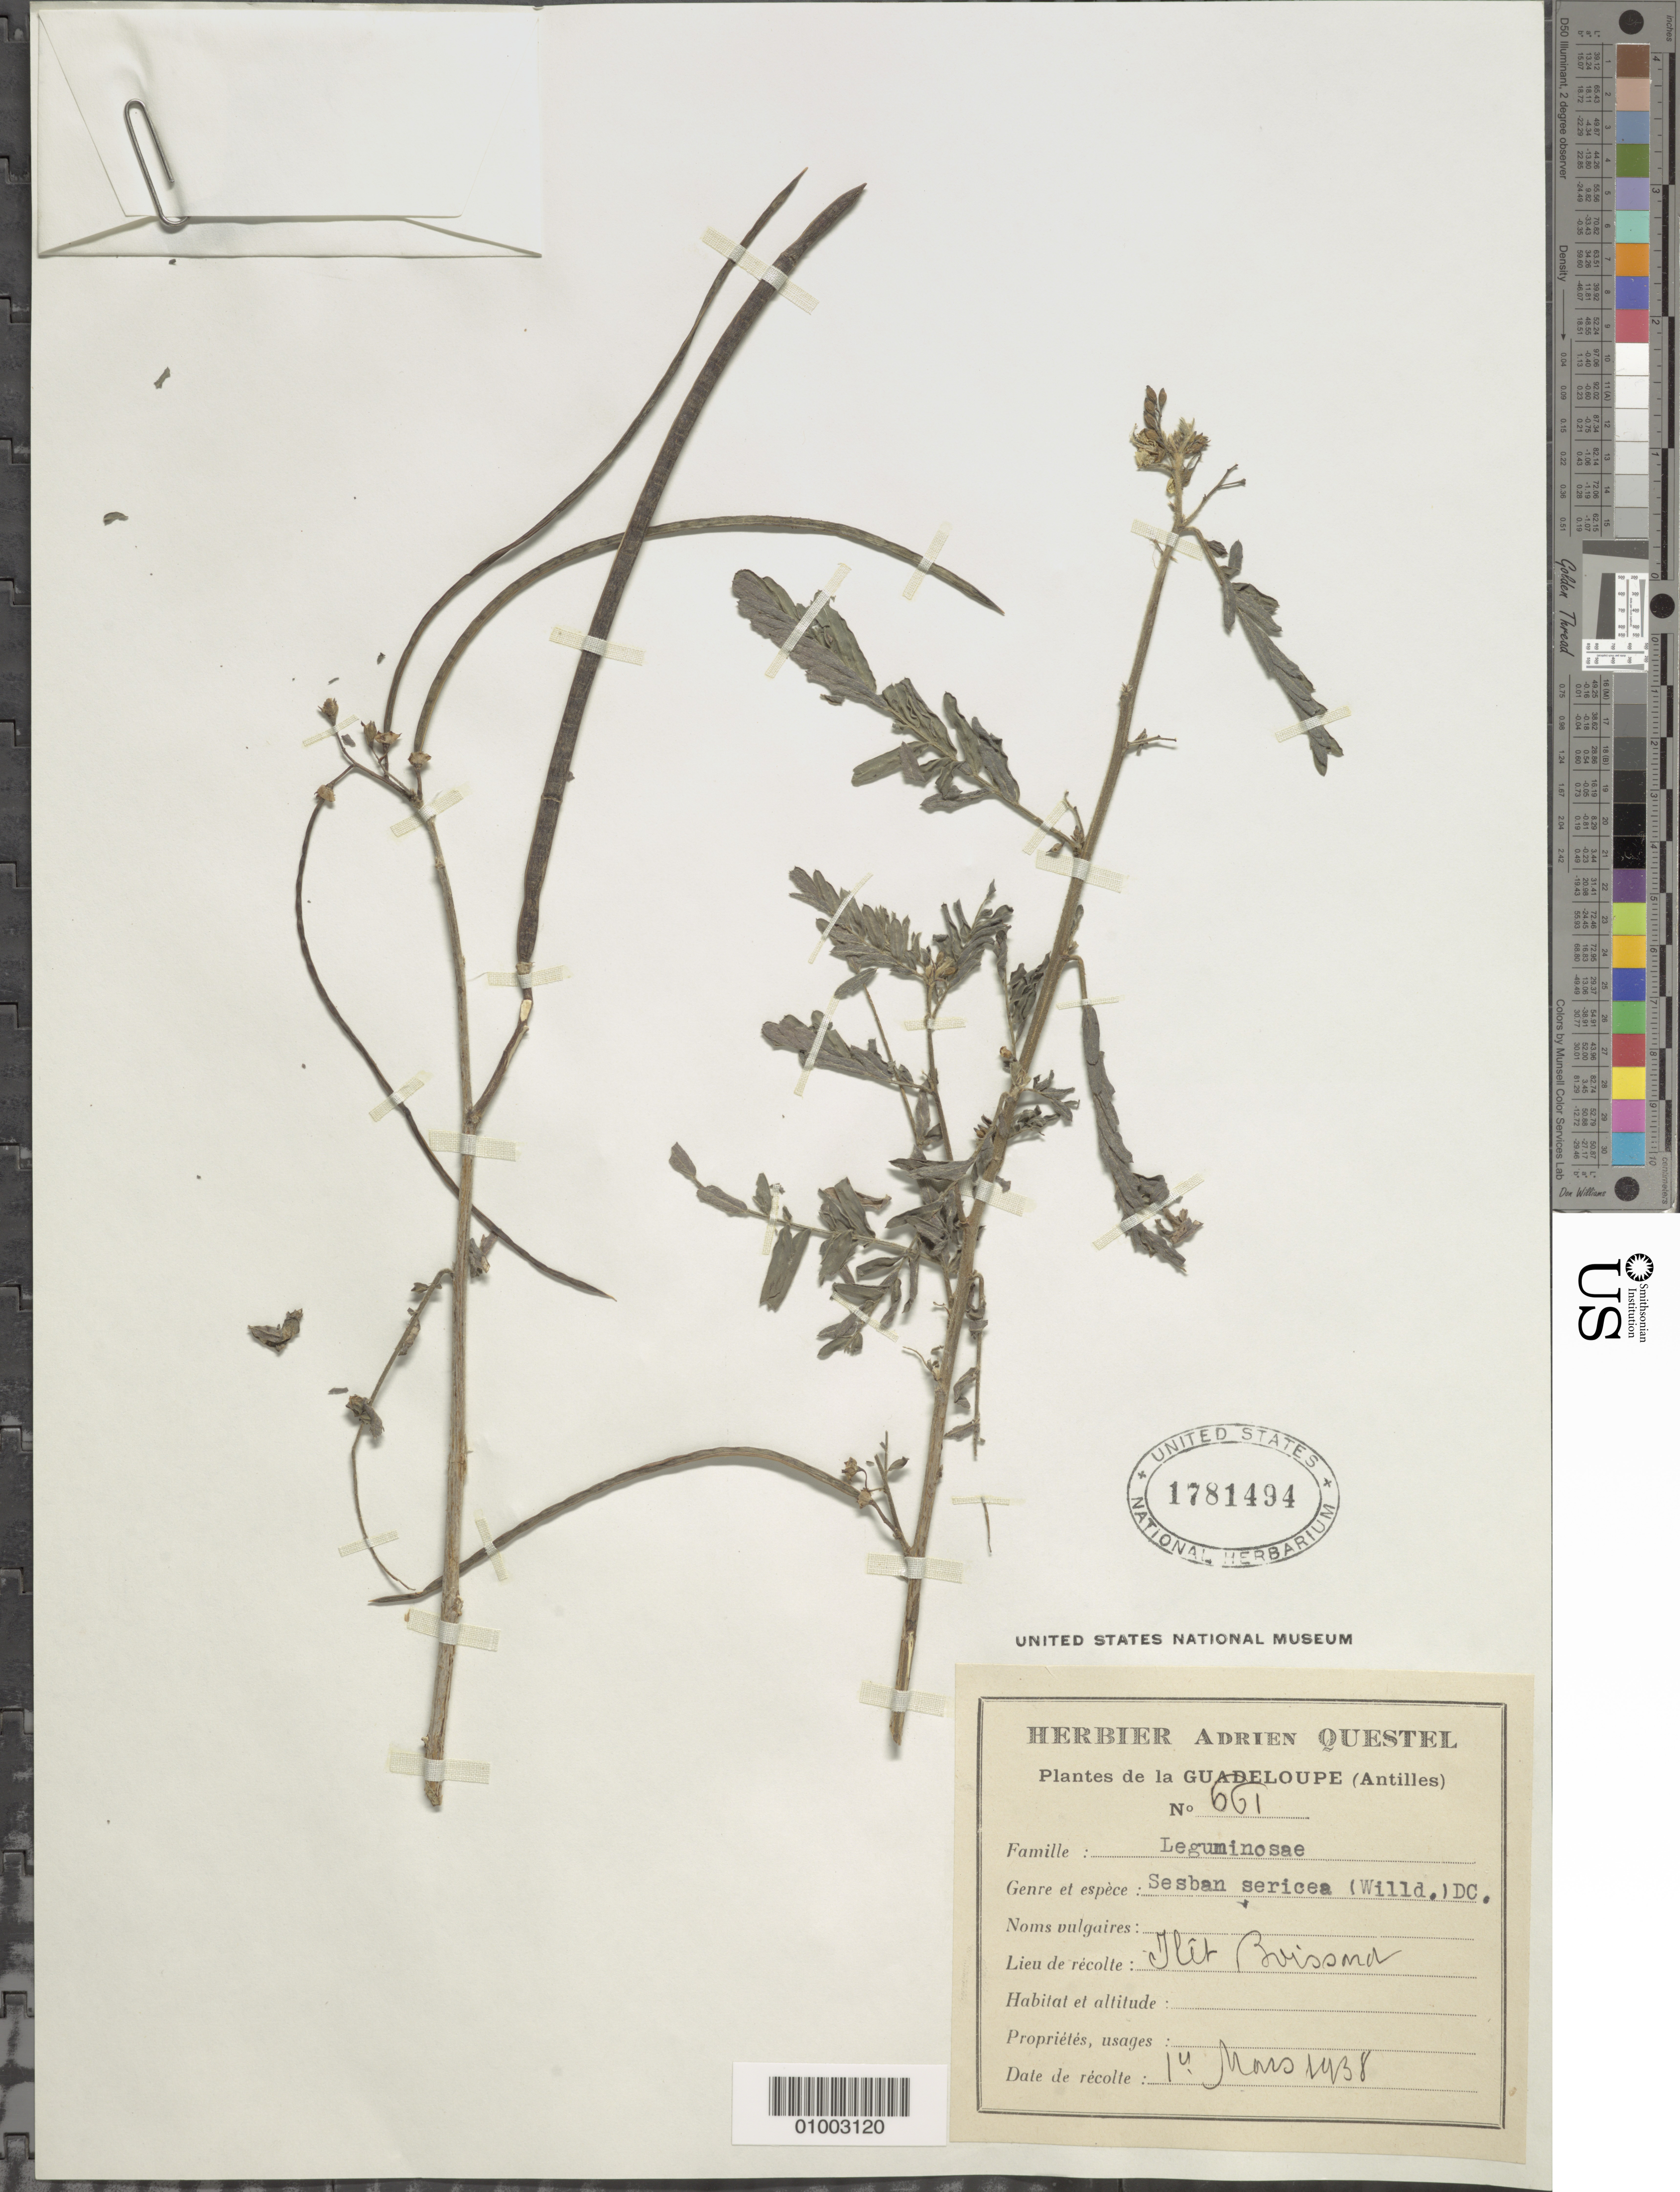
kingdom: Plantae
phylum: Tracheophyta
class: Magnoliopsida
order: Fabales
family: Fabaceae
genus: Sesbania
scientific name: Sesbania sericea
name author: (Willd.) Link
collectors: A. Questel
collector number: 661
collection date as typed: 14 Mar 1938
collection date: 1938-03-14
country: Guadeloupe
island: Basse Terre [Guadeloupe]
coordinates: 0 N, 0 E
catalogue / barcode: US 1781494